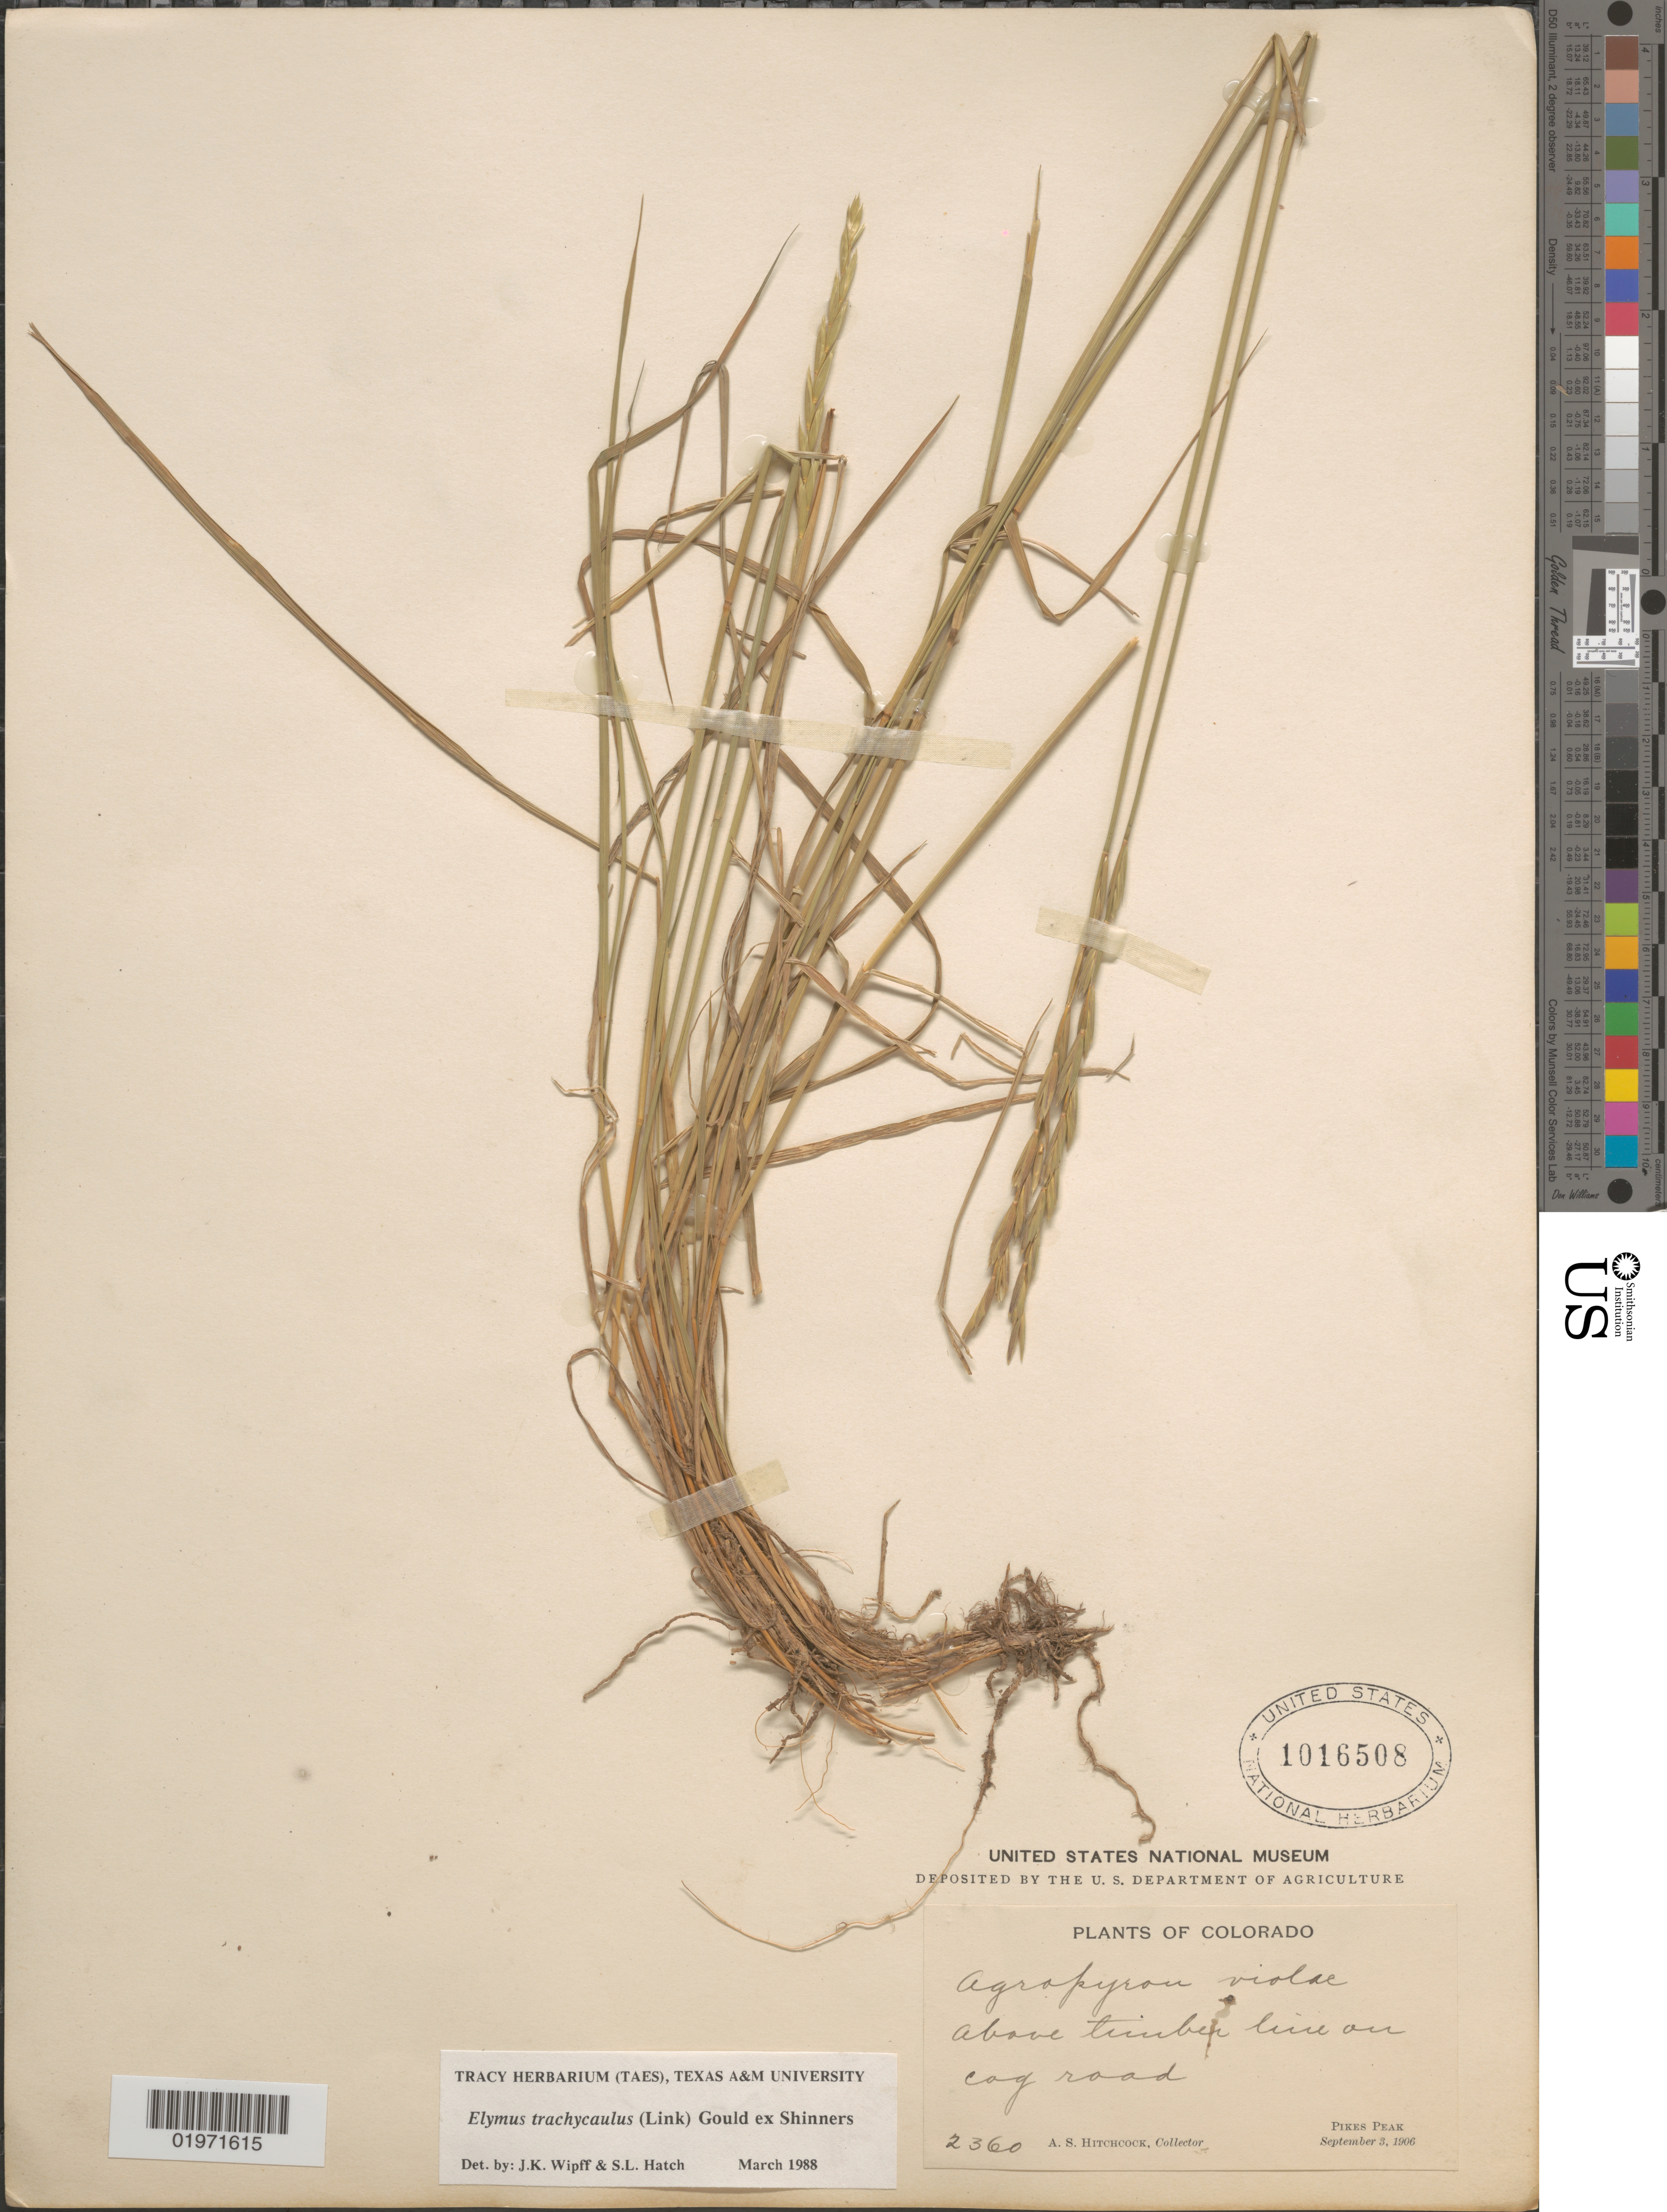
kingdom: Plantae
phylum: Tracheophyta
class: Liliopsida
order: Poales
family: Poaceae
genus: Elymus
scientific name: Elymus trachycaulus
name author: (Link) Gould ex Shinners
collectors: A. S. Hitchcock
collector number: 2360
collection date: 1906-09-03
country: United States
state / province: Colorado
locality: Above timer line on cog road. Pikes Peak.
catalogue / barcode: US 1016508